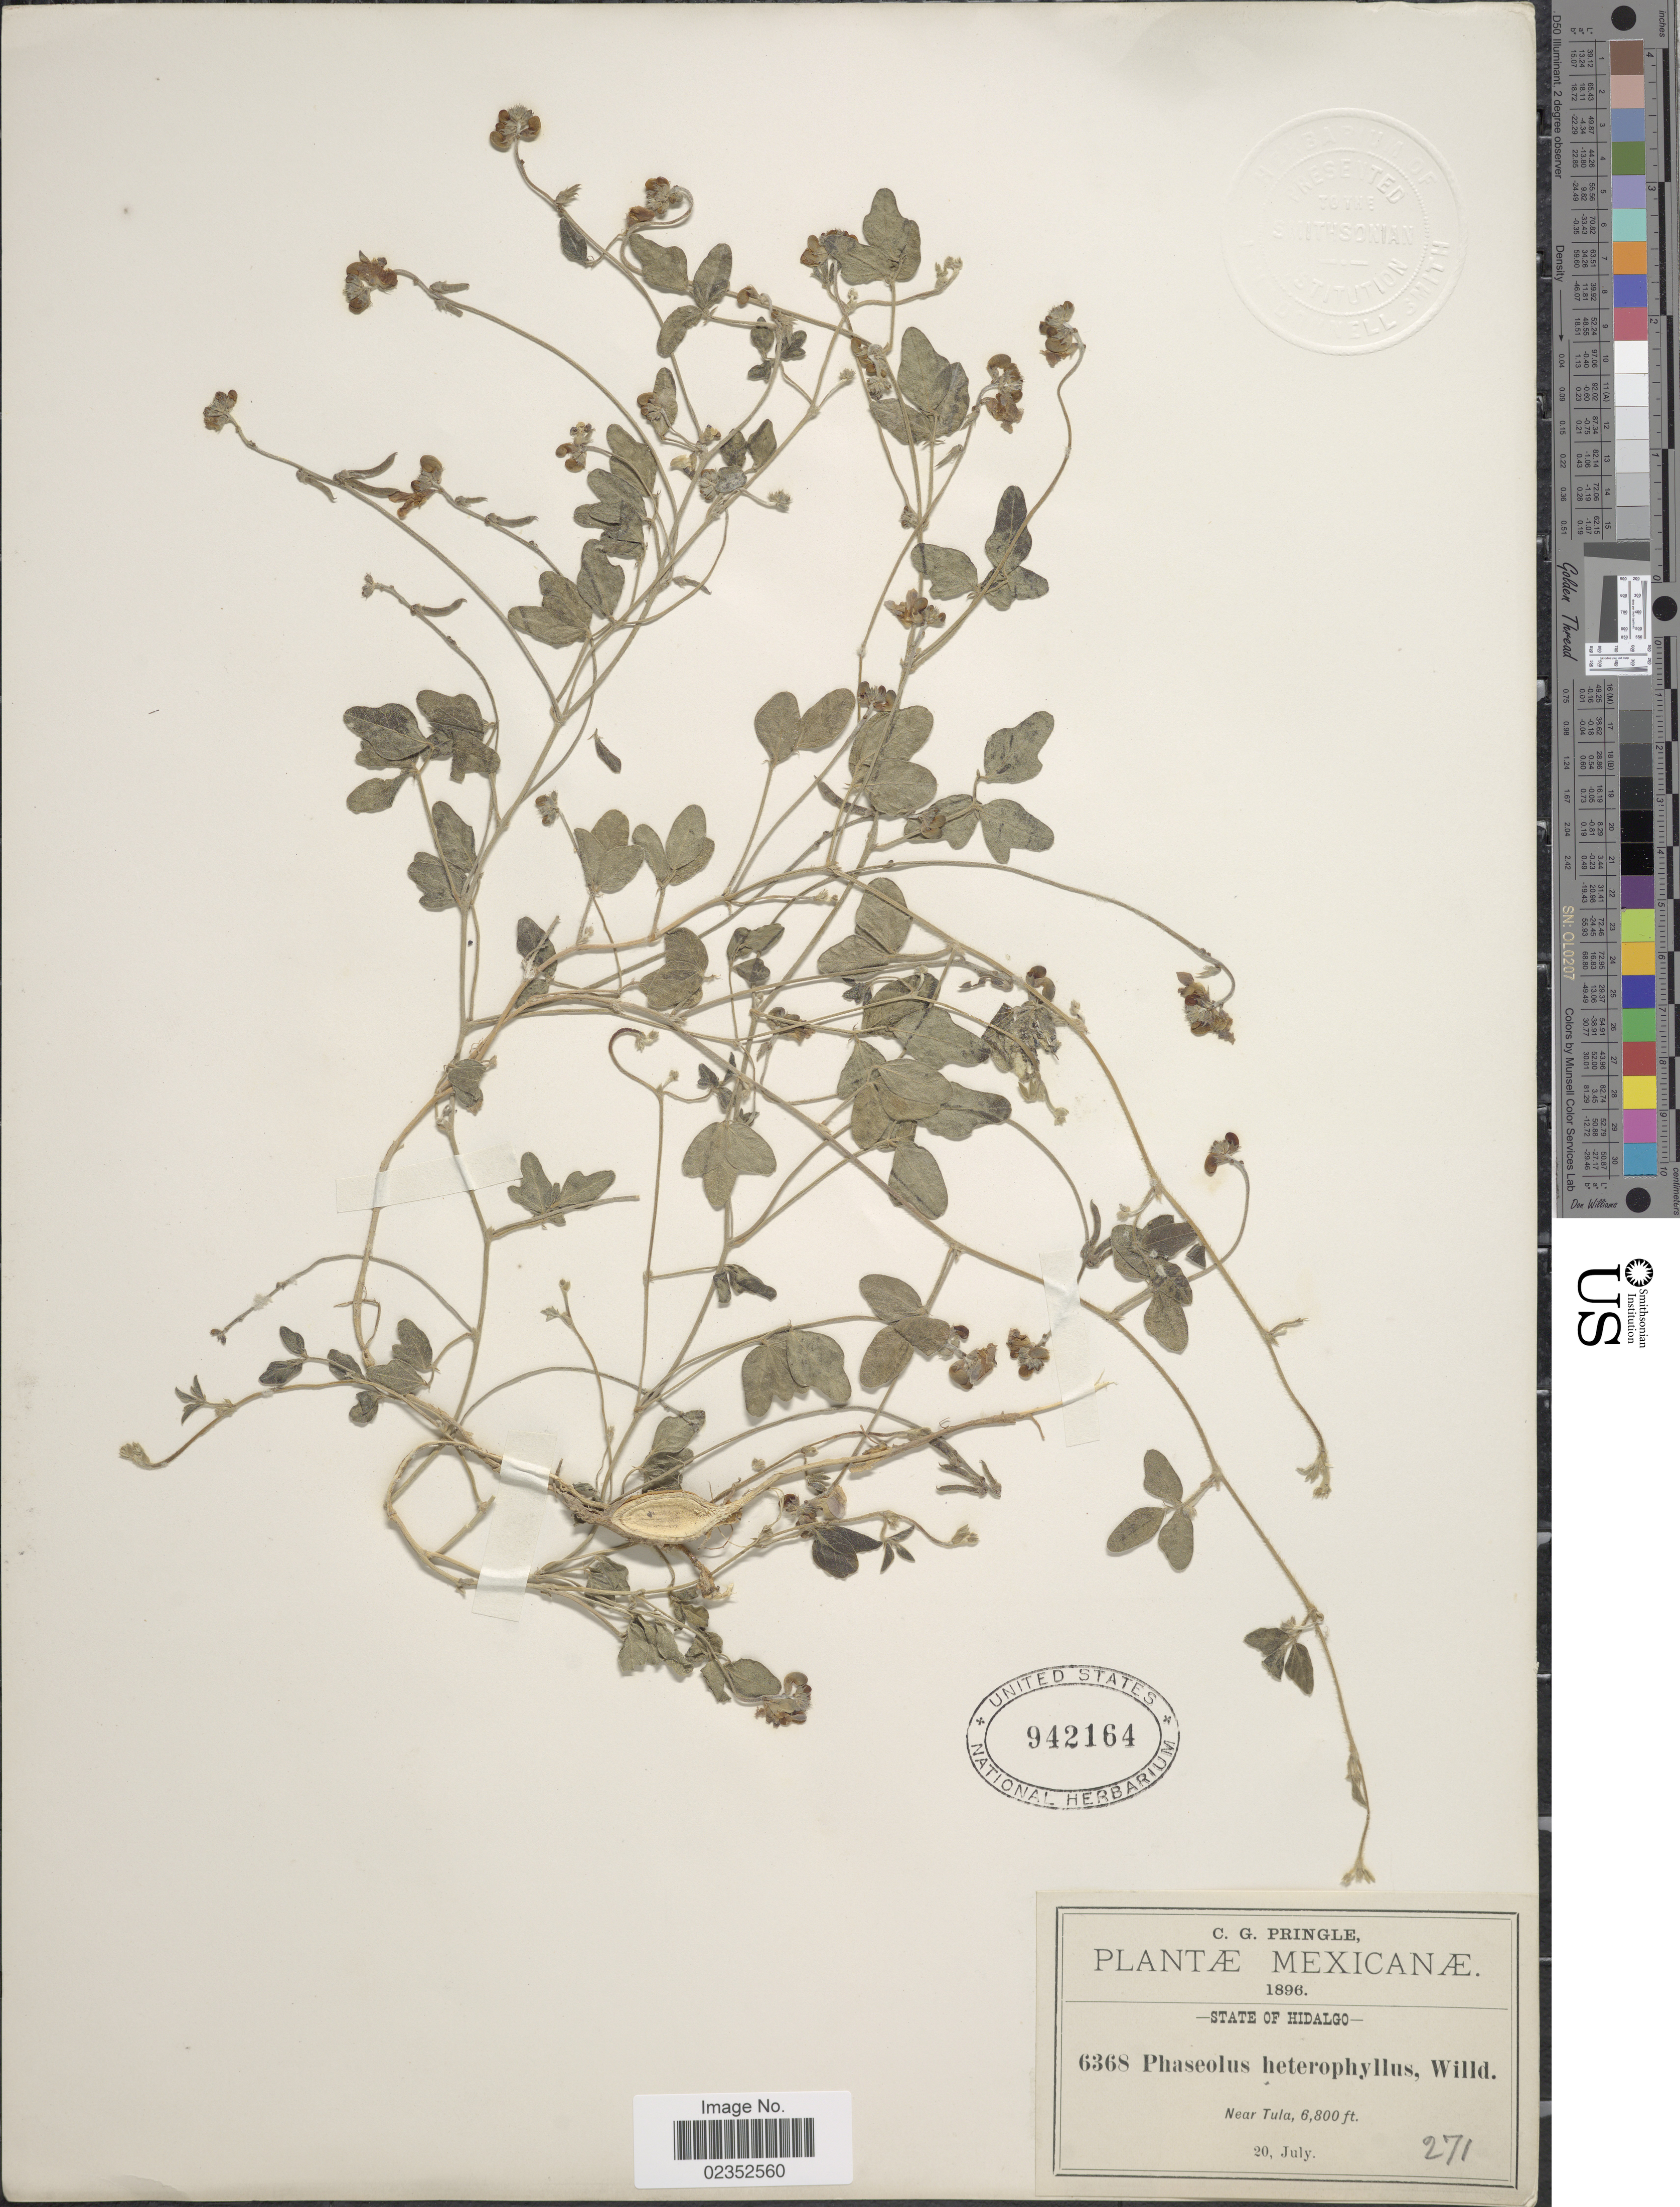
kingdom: Plantae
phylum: Tracheophyta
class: Magnoliopsida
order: Fabales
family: Fabaceae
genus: Macroptilium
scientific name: Macroptilium gibbosifolium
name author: (Ortega) A. Delgado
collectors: C. G. Pringle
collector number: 6368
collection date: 1896-07-20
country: Mexico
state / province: Hidalgo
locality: Near Tula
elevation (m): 2073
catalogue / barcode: US 942164